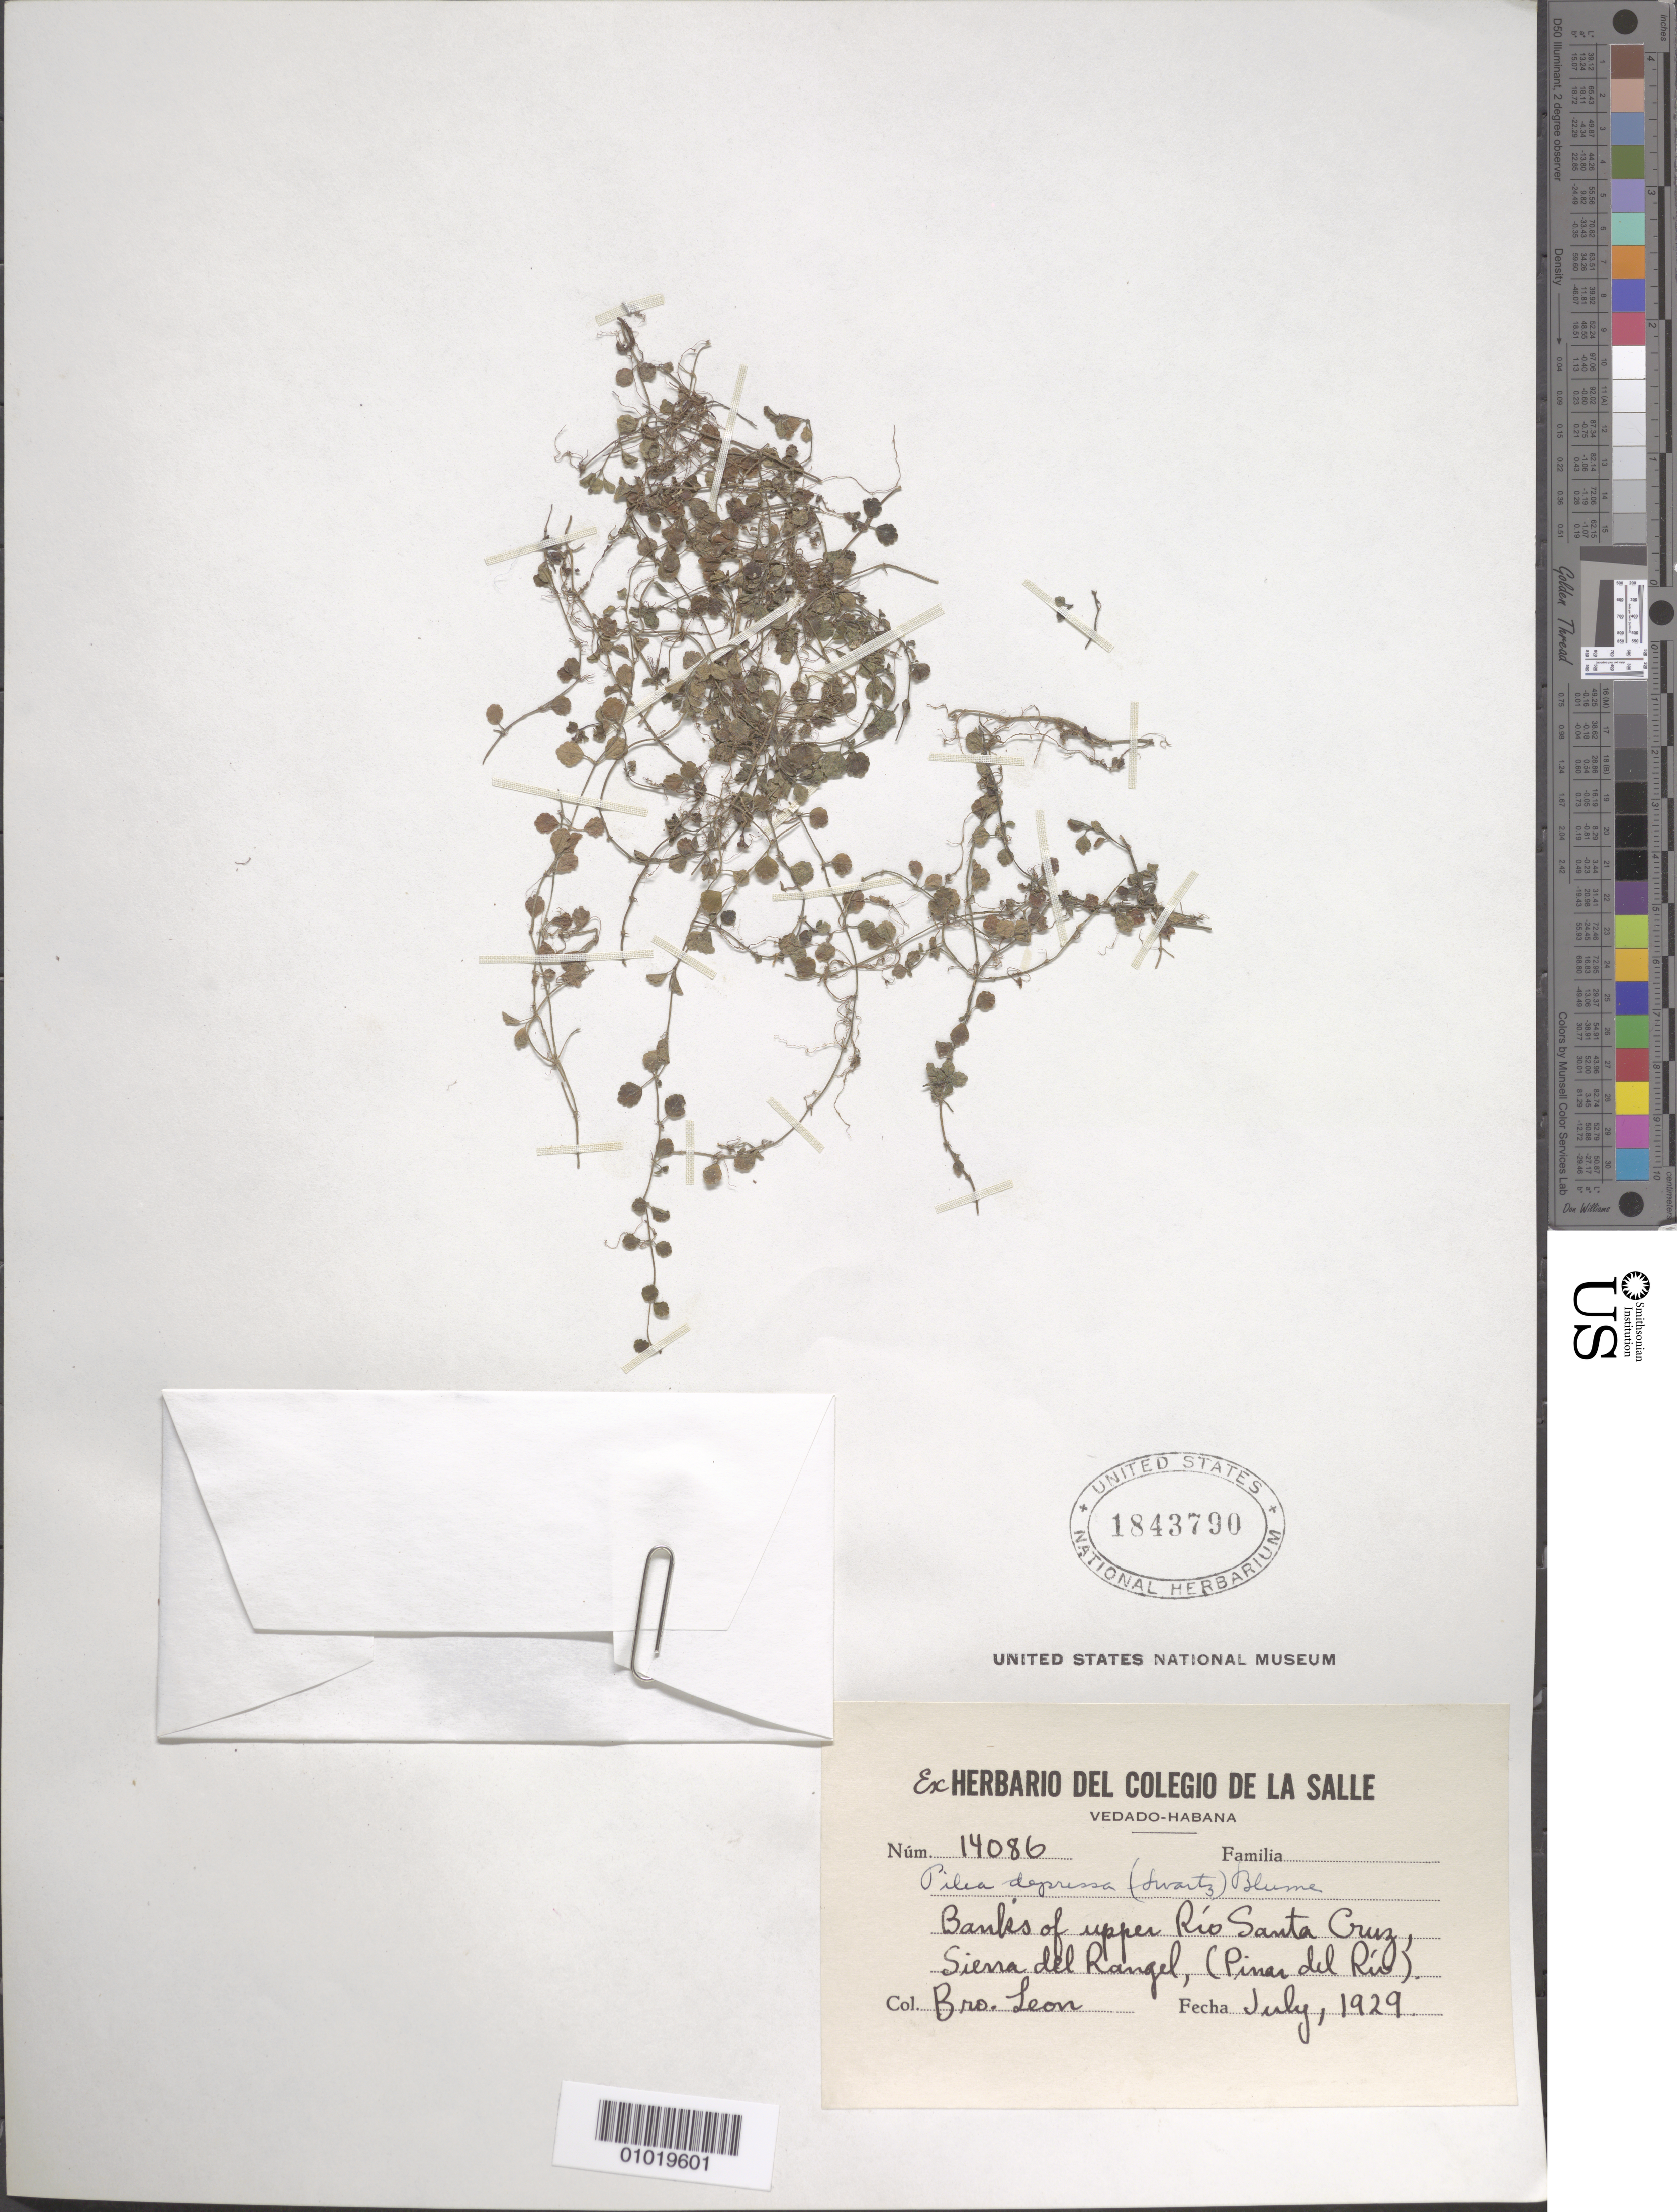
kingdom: Plantae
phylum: Tracheophyta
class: Magnoliopsida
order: Rosales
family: Urticaceae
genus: Pilea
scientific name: Pilea depressa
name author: (Sw.) Blume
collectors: Bro. León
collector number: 14086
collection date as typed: Jul 1929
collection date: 1929-07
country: Cuba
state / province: Pinar del Rio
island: Cuba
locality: Banks of upper Rio Santa Cruz, Sierra del Rangel, Pinar del Rio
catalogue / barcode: US 1843790